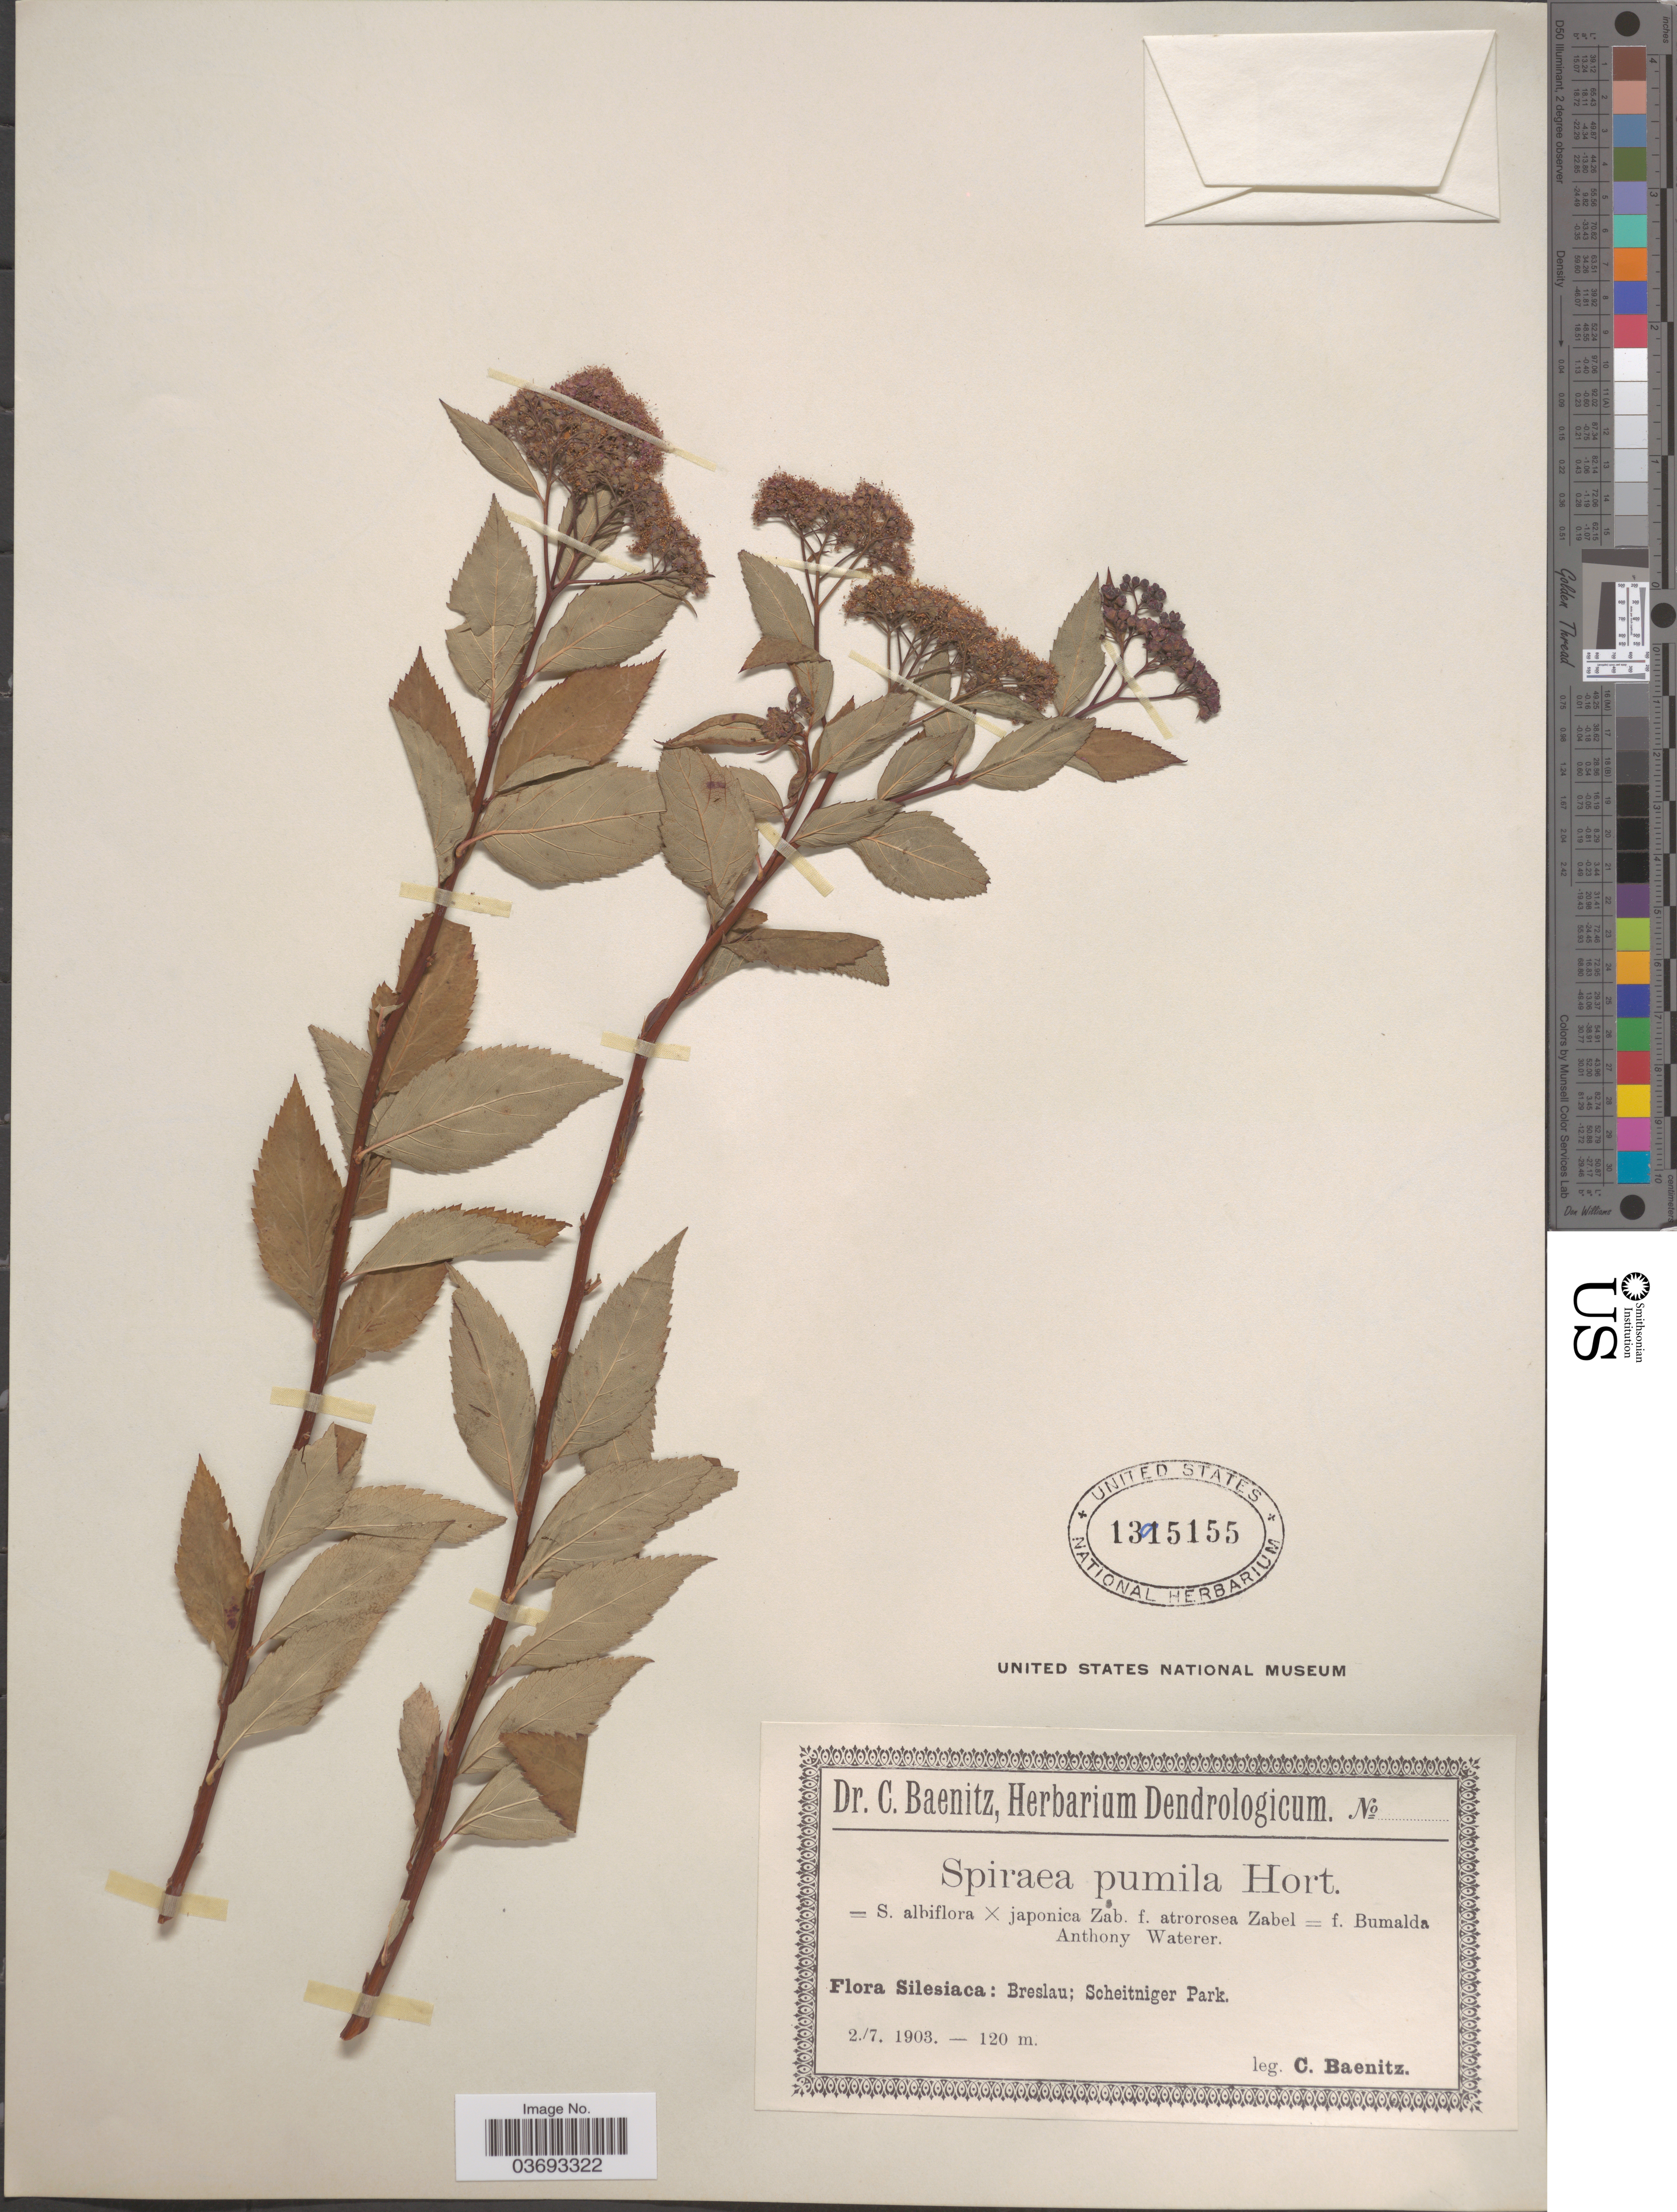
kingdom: Plantae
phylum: Tracheophyta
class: Magnoliopsida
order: Rosales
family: Rosaceae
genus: Spiraea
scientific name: Spiraea pumila hort.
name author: Zabel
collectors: C. G. Baenitz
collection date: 1903-07-02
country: Poland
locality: Silesiaca: Breslau; Scheitniger Park.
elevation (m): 120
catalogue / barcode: US 1395155